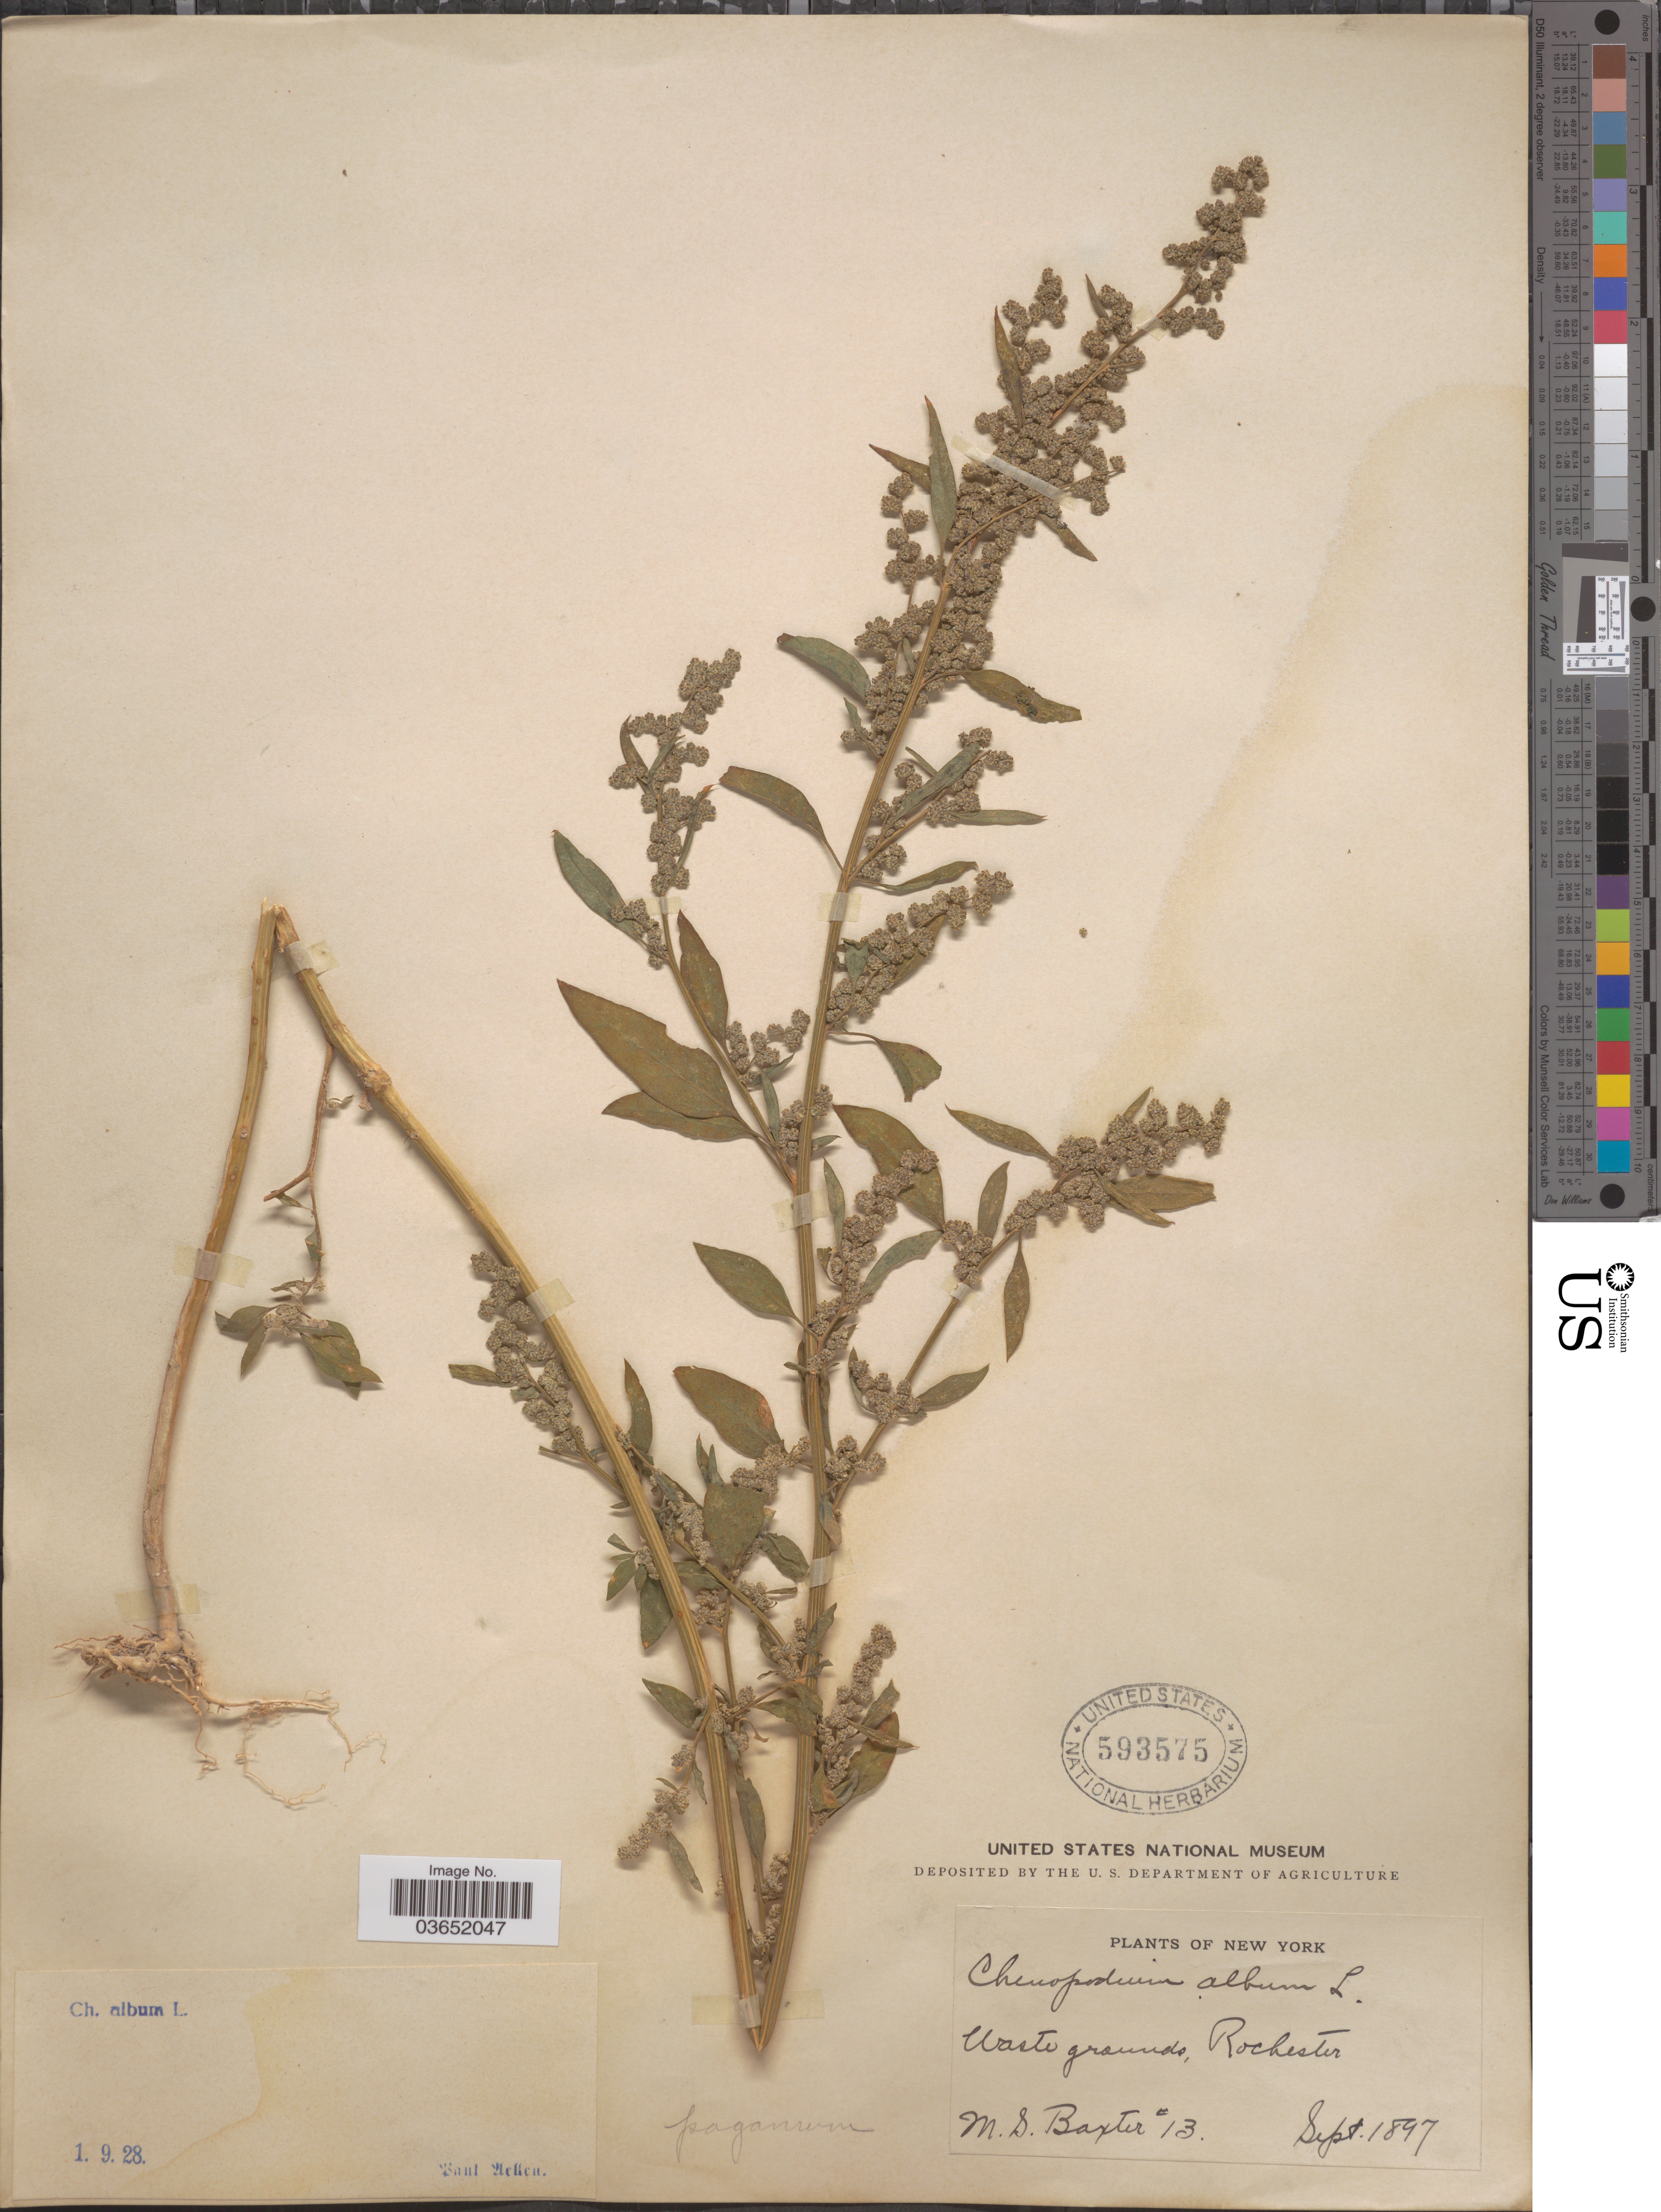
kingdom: Plantae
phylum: Tracheophyta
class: Magnoliopsida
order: Caryophyllales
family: Amaranthaceae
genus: Chenopodium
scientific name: Chenopodium album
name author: L.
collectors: M. Baxter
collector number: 13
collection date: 1897-09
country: United States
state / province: New York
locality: Waste grounds, Rochester.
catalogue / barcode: US 593575